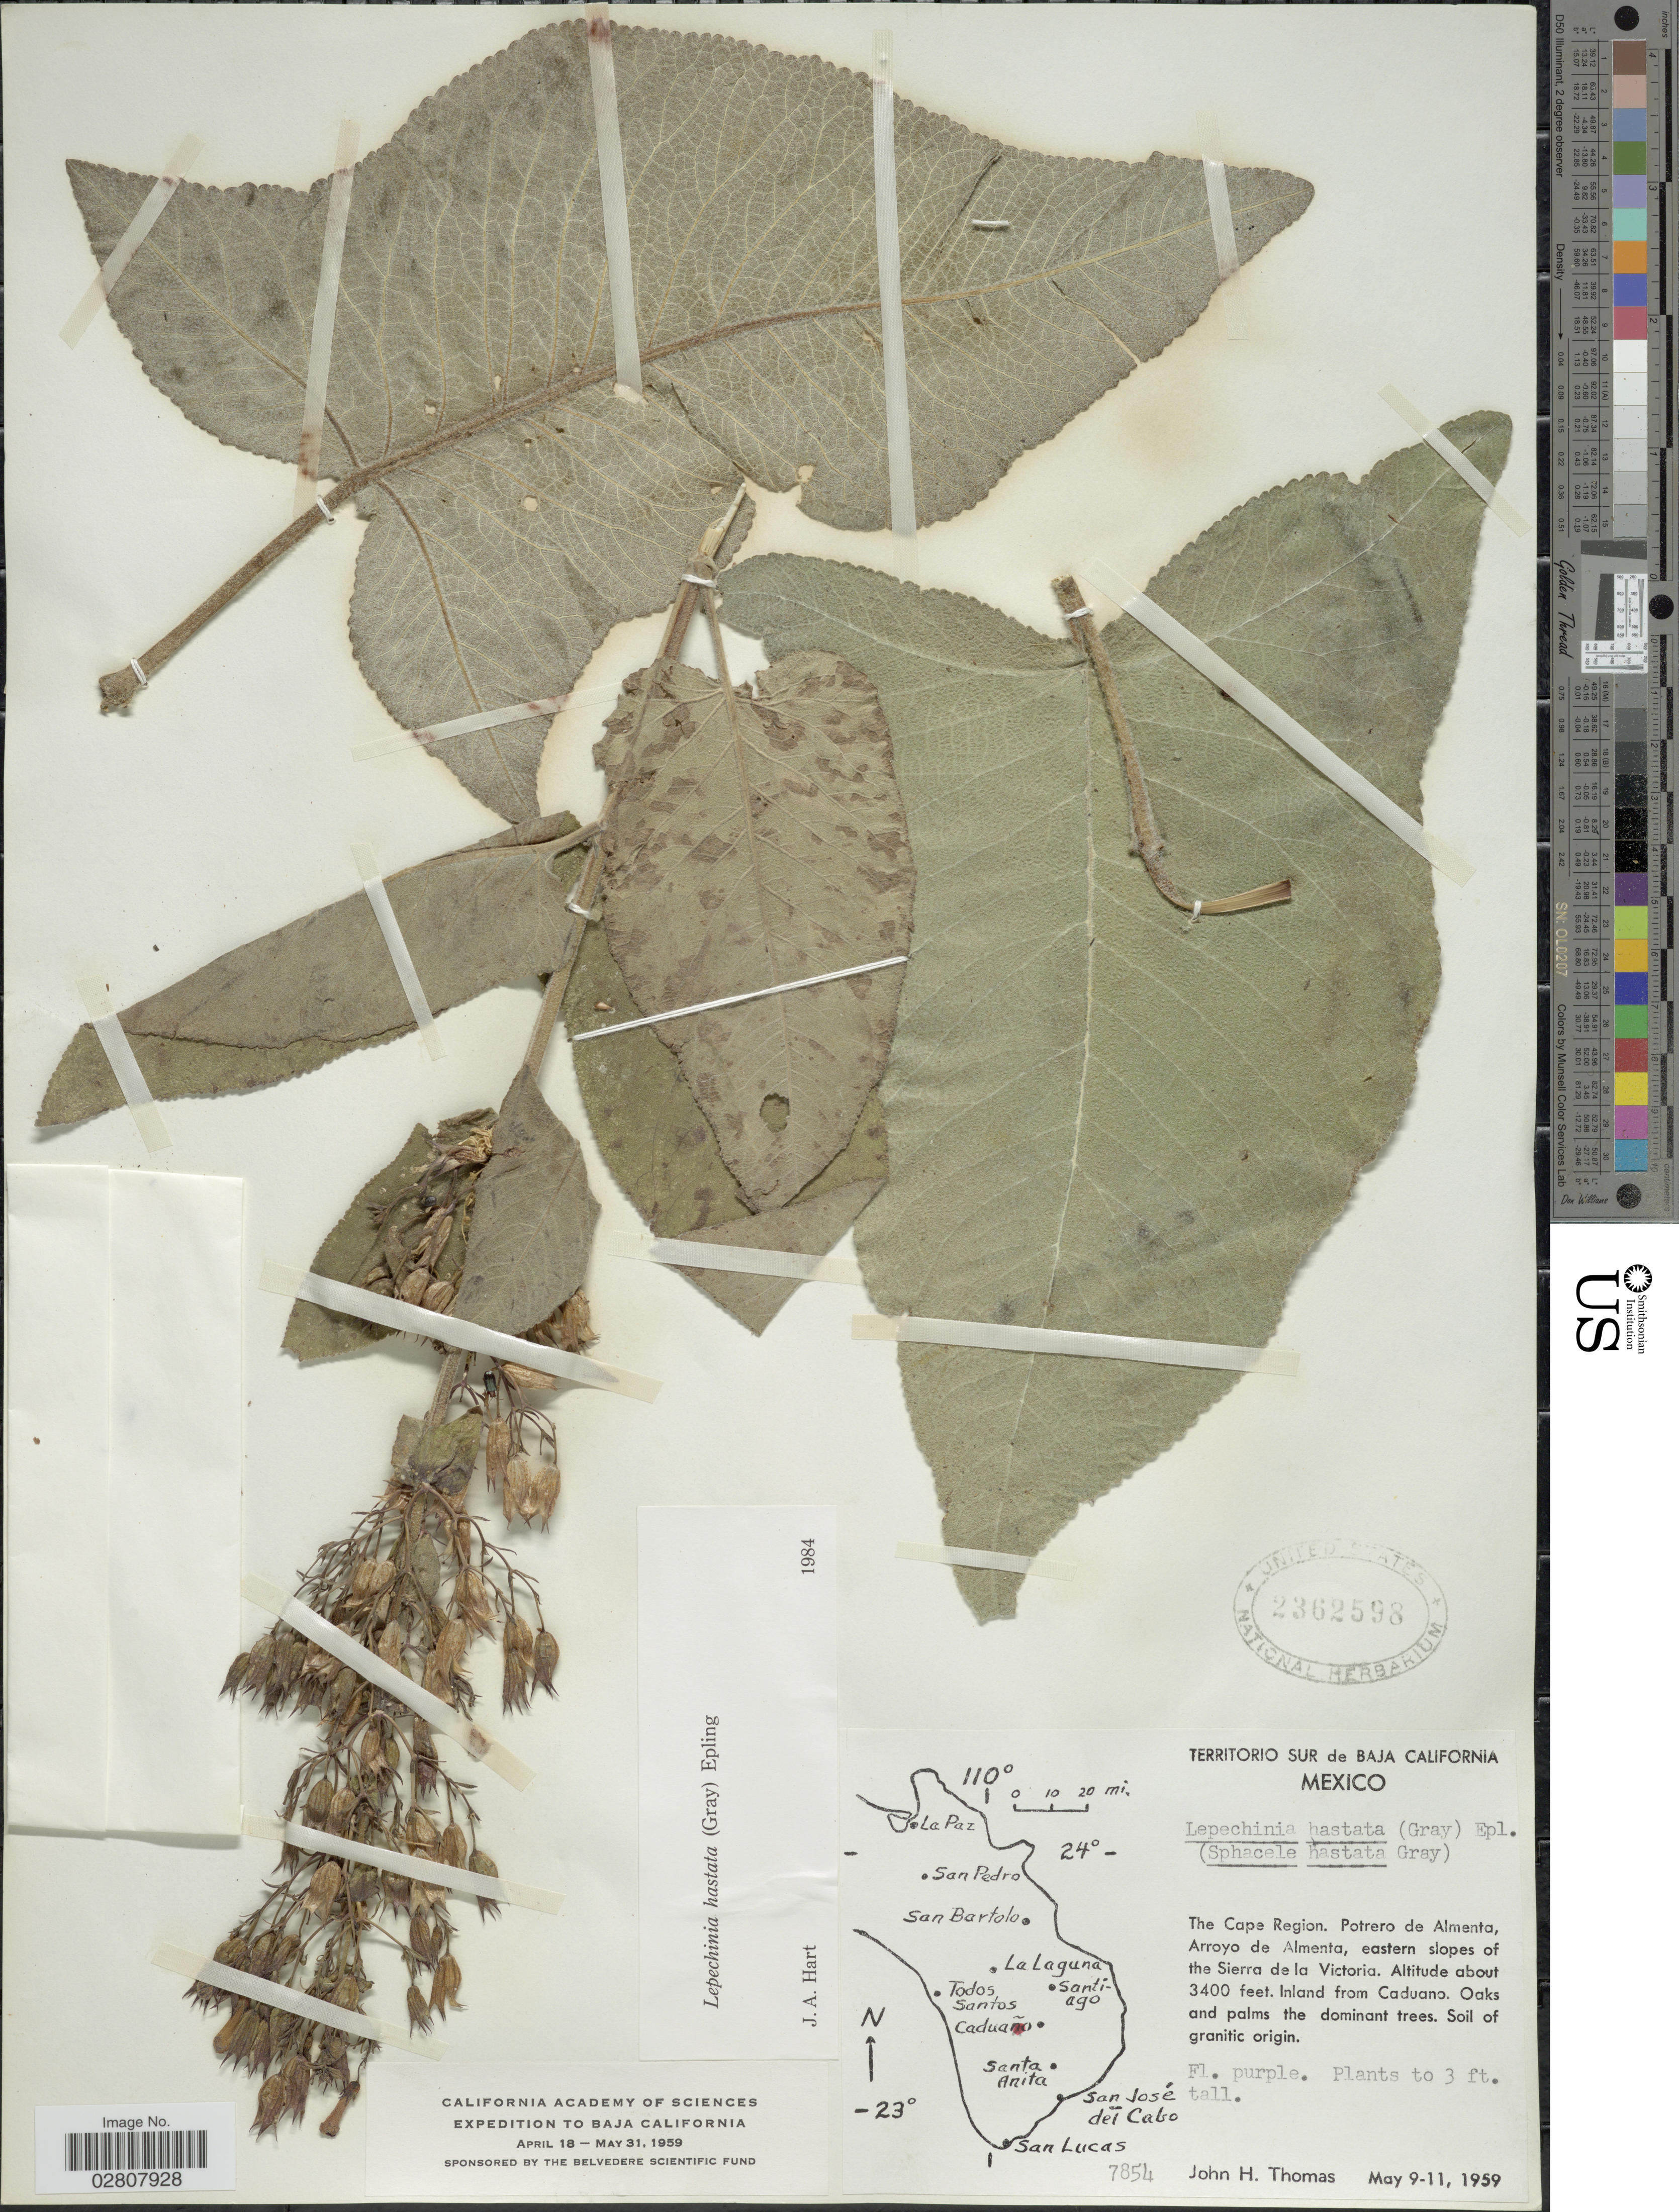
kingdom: Plantae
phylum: Tracheophyta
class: Magnoliopsida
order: Lamiales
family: Lamiaceae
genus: Lepechinia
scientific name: Lepechinia hastata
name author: (A. Gray) Epling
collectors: J. H. Thomas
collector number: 7854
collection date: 1959-05-09/1959-05-11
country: Mexico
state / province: Baja California Sur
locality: Territorio Sur de Baja. The Cape Region. Potrero de Almenta, Arroyo de Almento, eastern slopes of the Sierra de la Victoria. Inland from Caduano.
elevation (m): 1036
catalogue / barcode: US 2362598